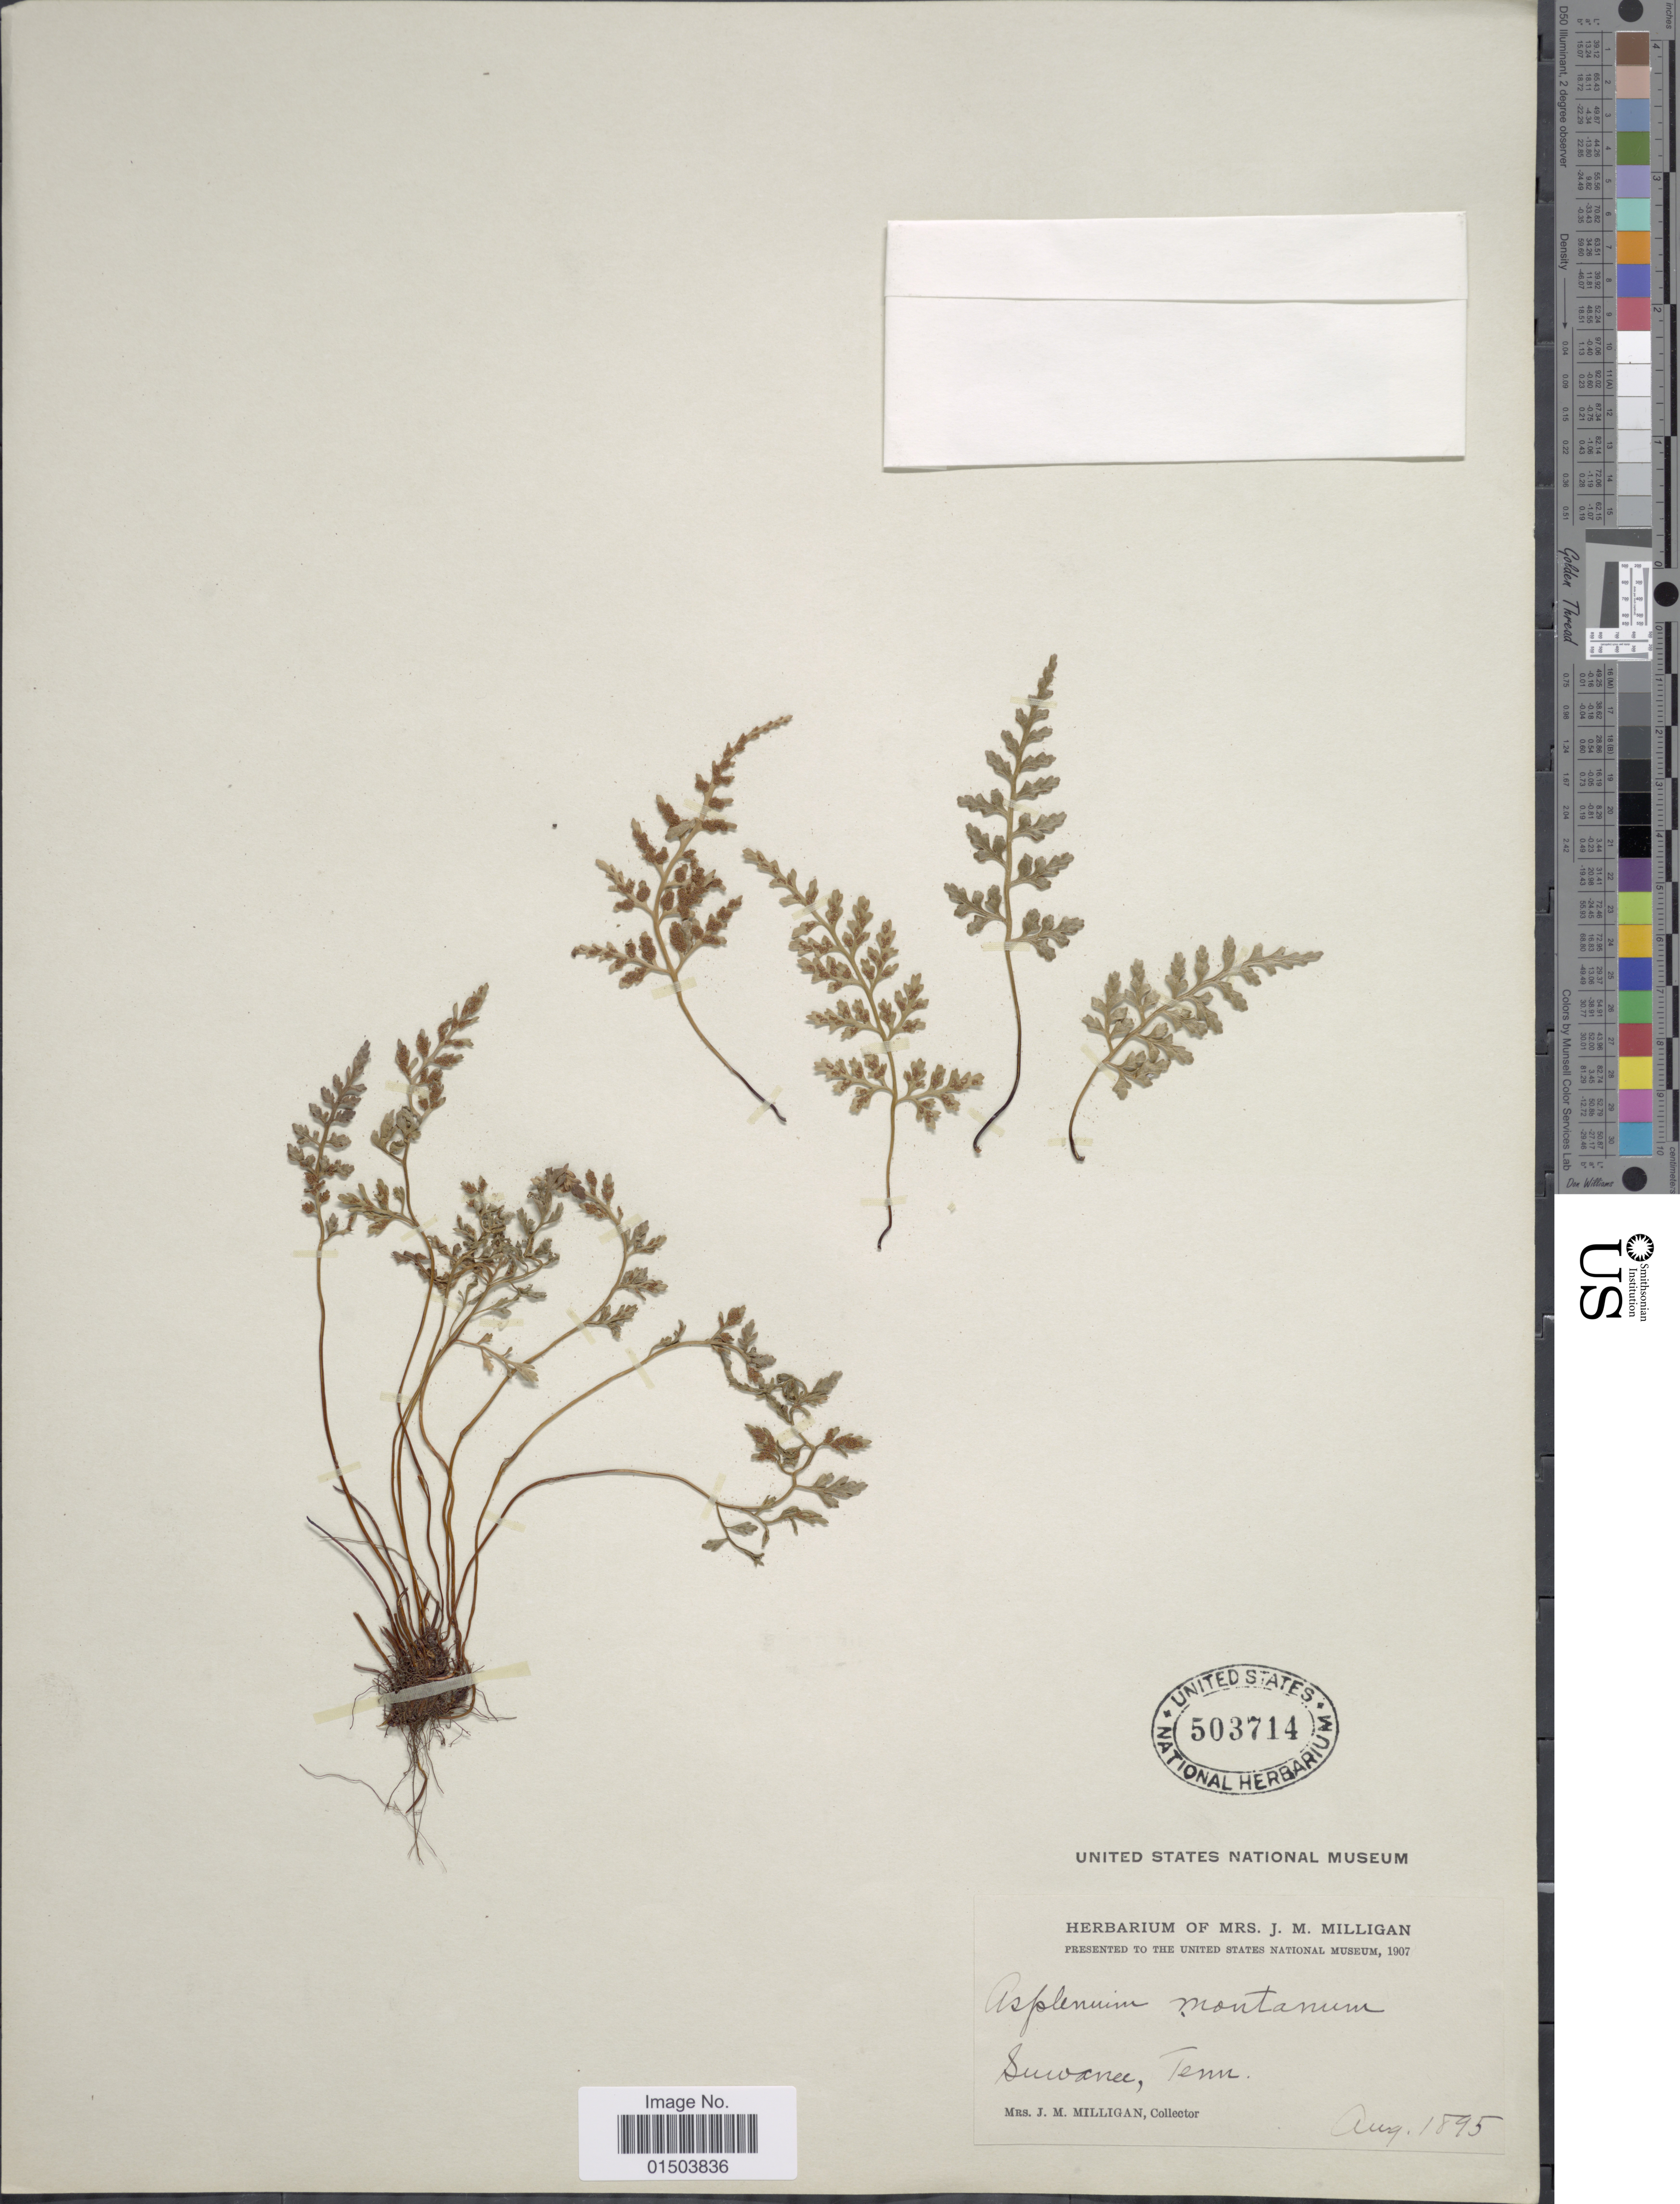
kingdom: Plantae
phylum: Tracheophyta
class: Polypodiopsida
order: Polypodiales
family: Aspleniaceae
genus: Asplenium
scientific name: Asplenium montanum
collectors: J. Milligan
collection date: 1895-08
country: United States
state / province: Tennessee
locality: Suwanee.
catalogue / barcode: US 503714